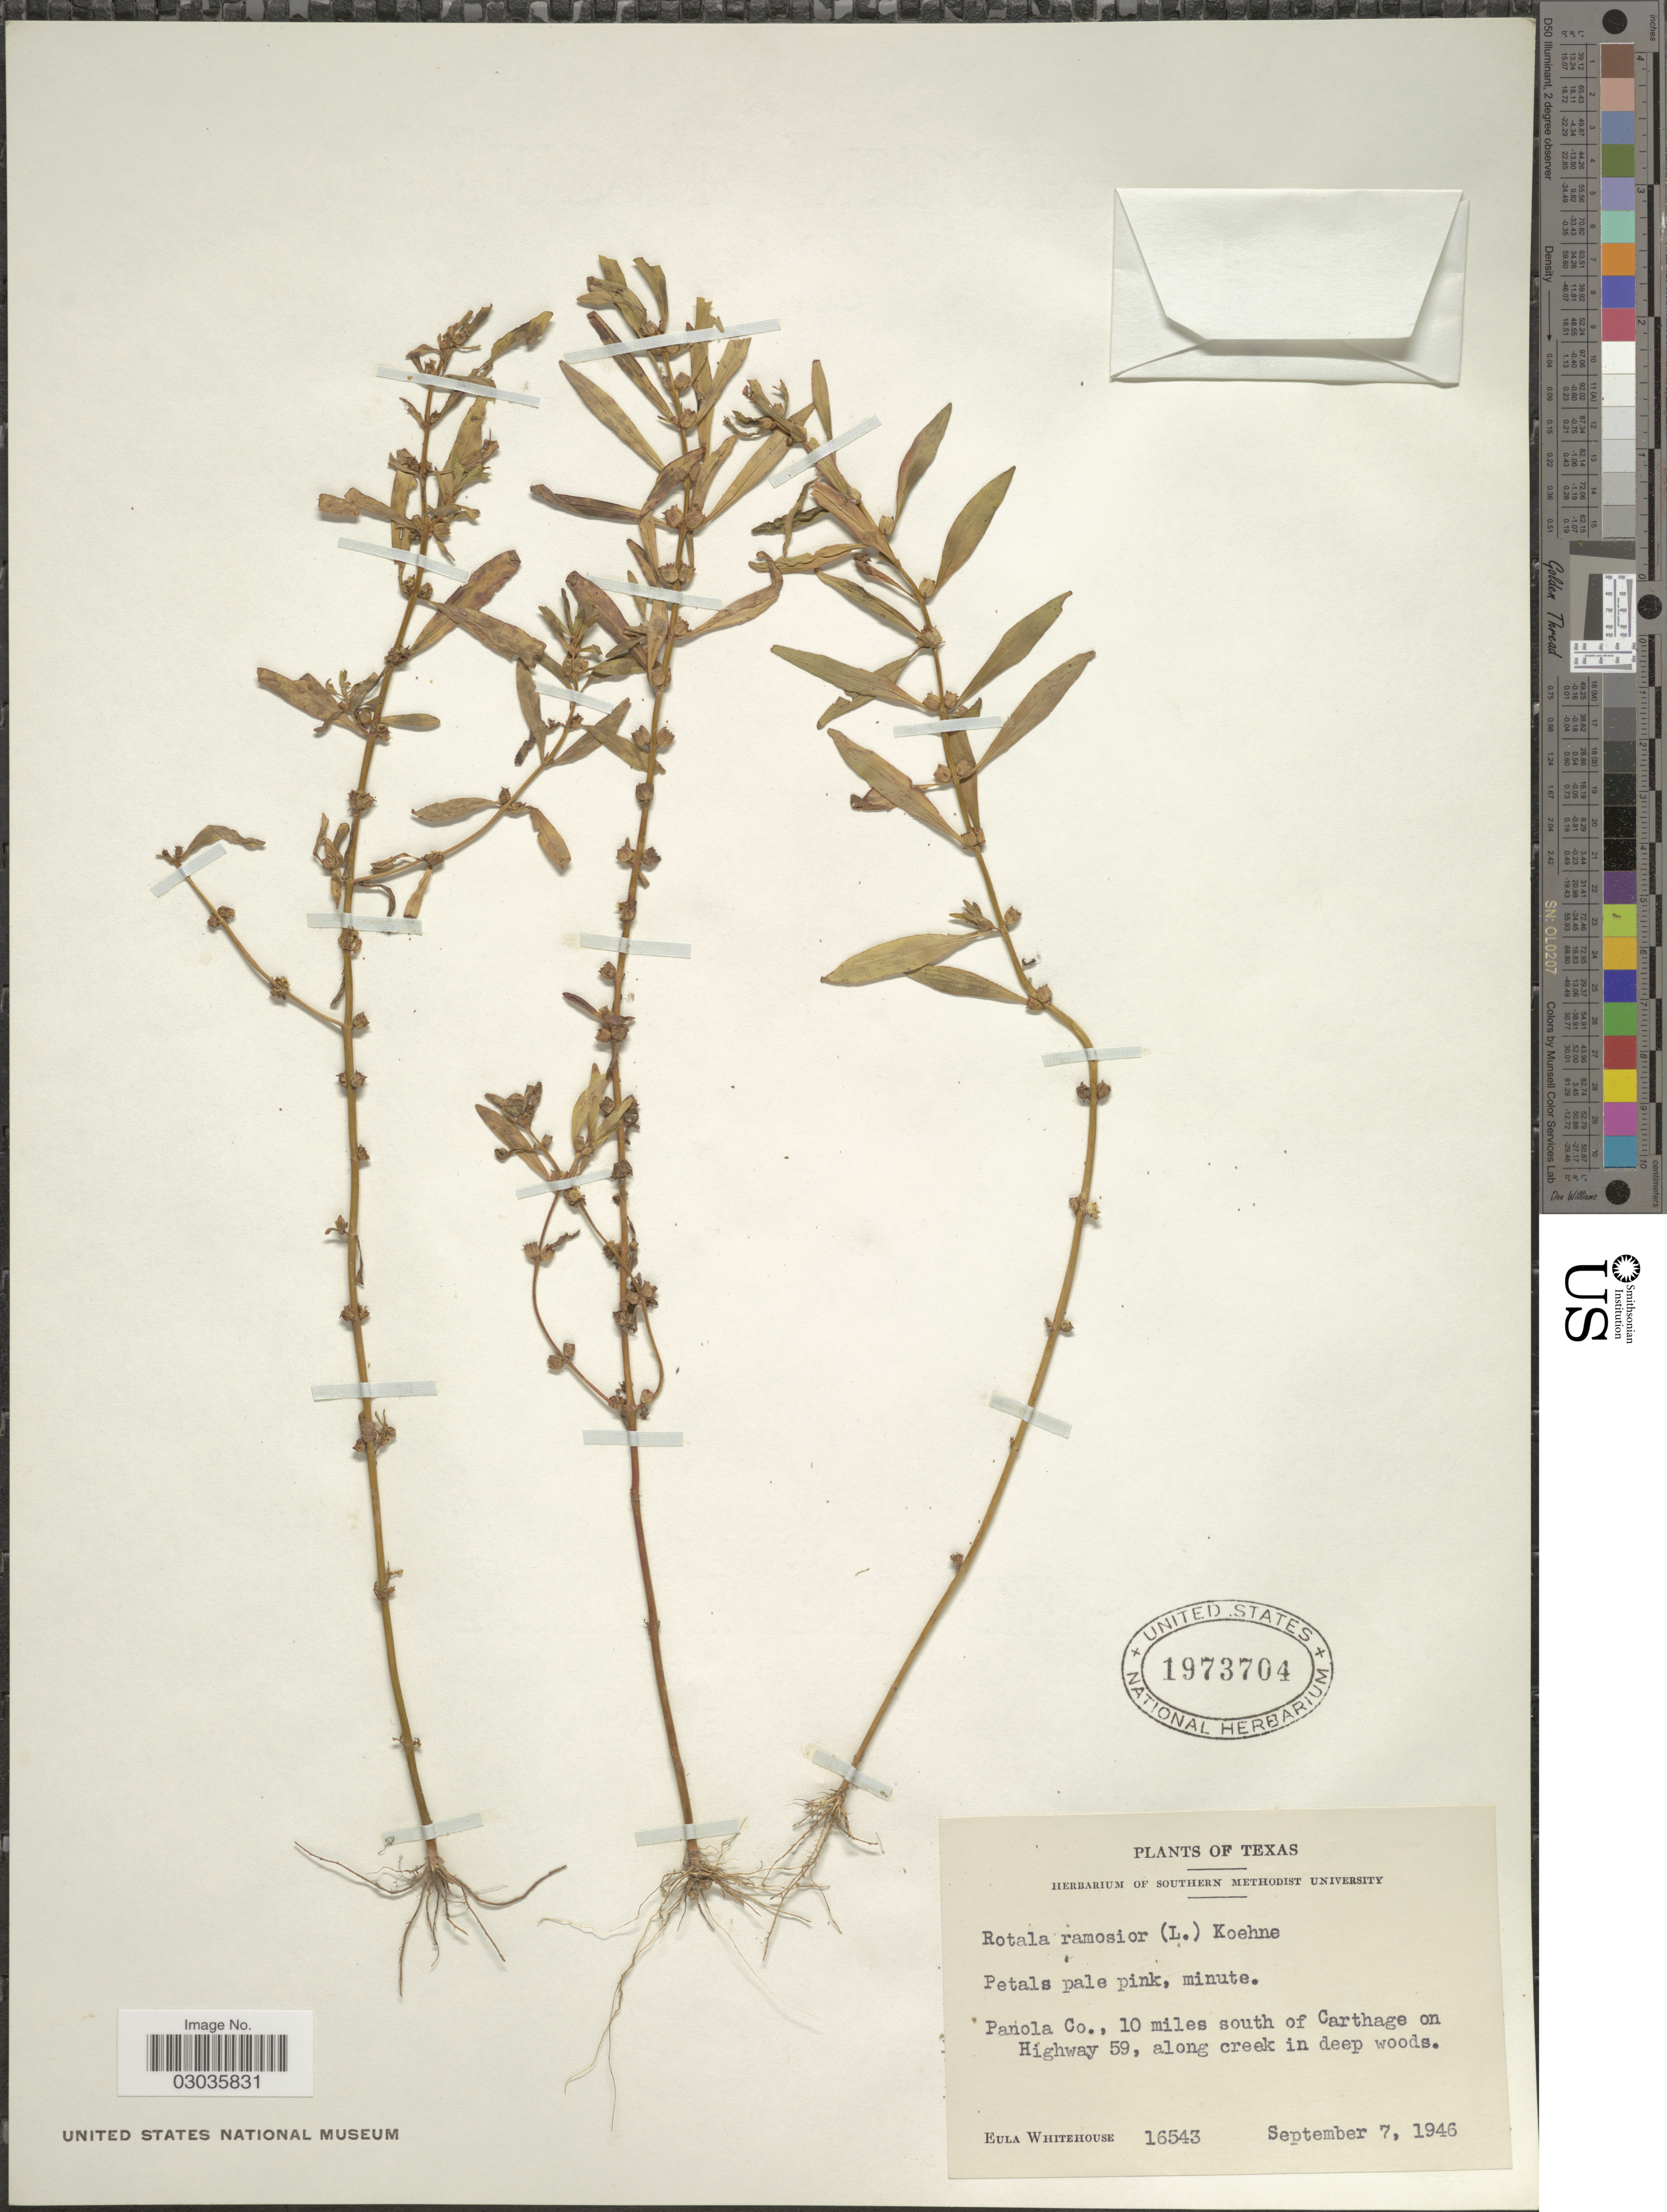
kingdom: Plantae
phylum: Tracheophyta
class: Magnoliopsida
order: Myrtales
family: Lythraceae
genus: Rotala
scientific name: Rotala ramosior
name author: (L.) Koehne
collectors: E. Whitehouse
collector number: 16543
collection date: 1946-09-07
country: United States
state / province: Texas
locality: Panola Co., 10 miles south of Carthage on Highway 59, along creek in deep woods.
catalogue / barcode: US 1973704